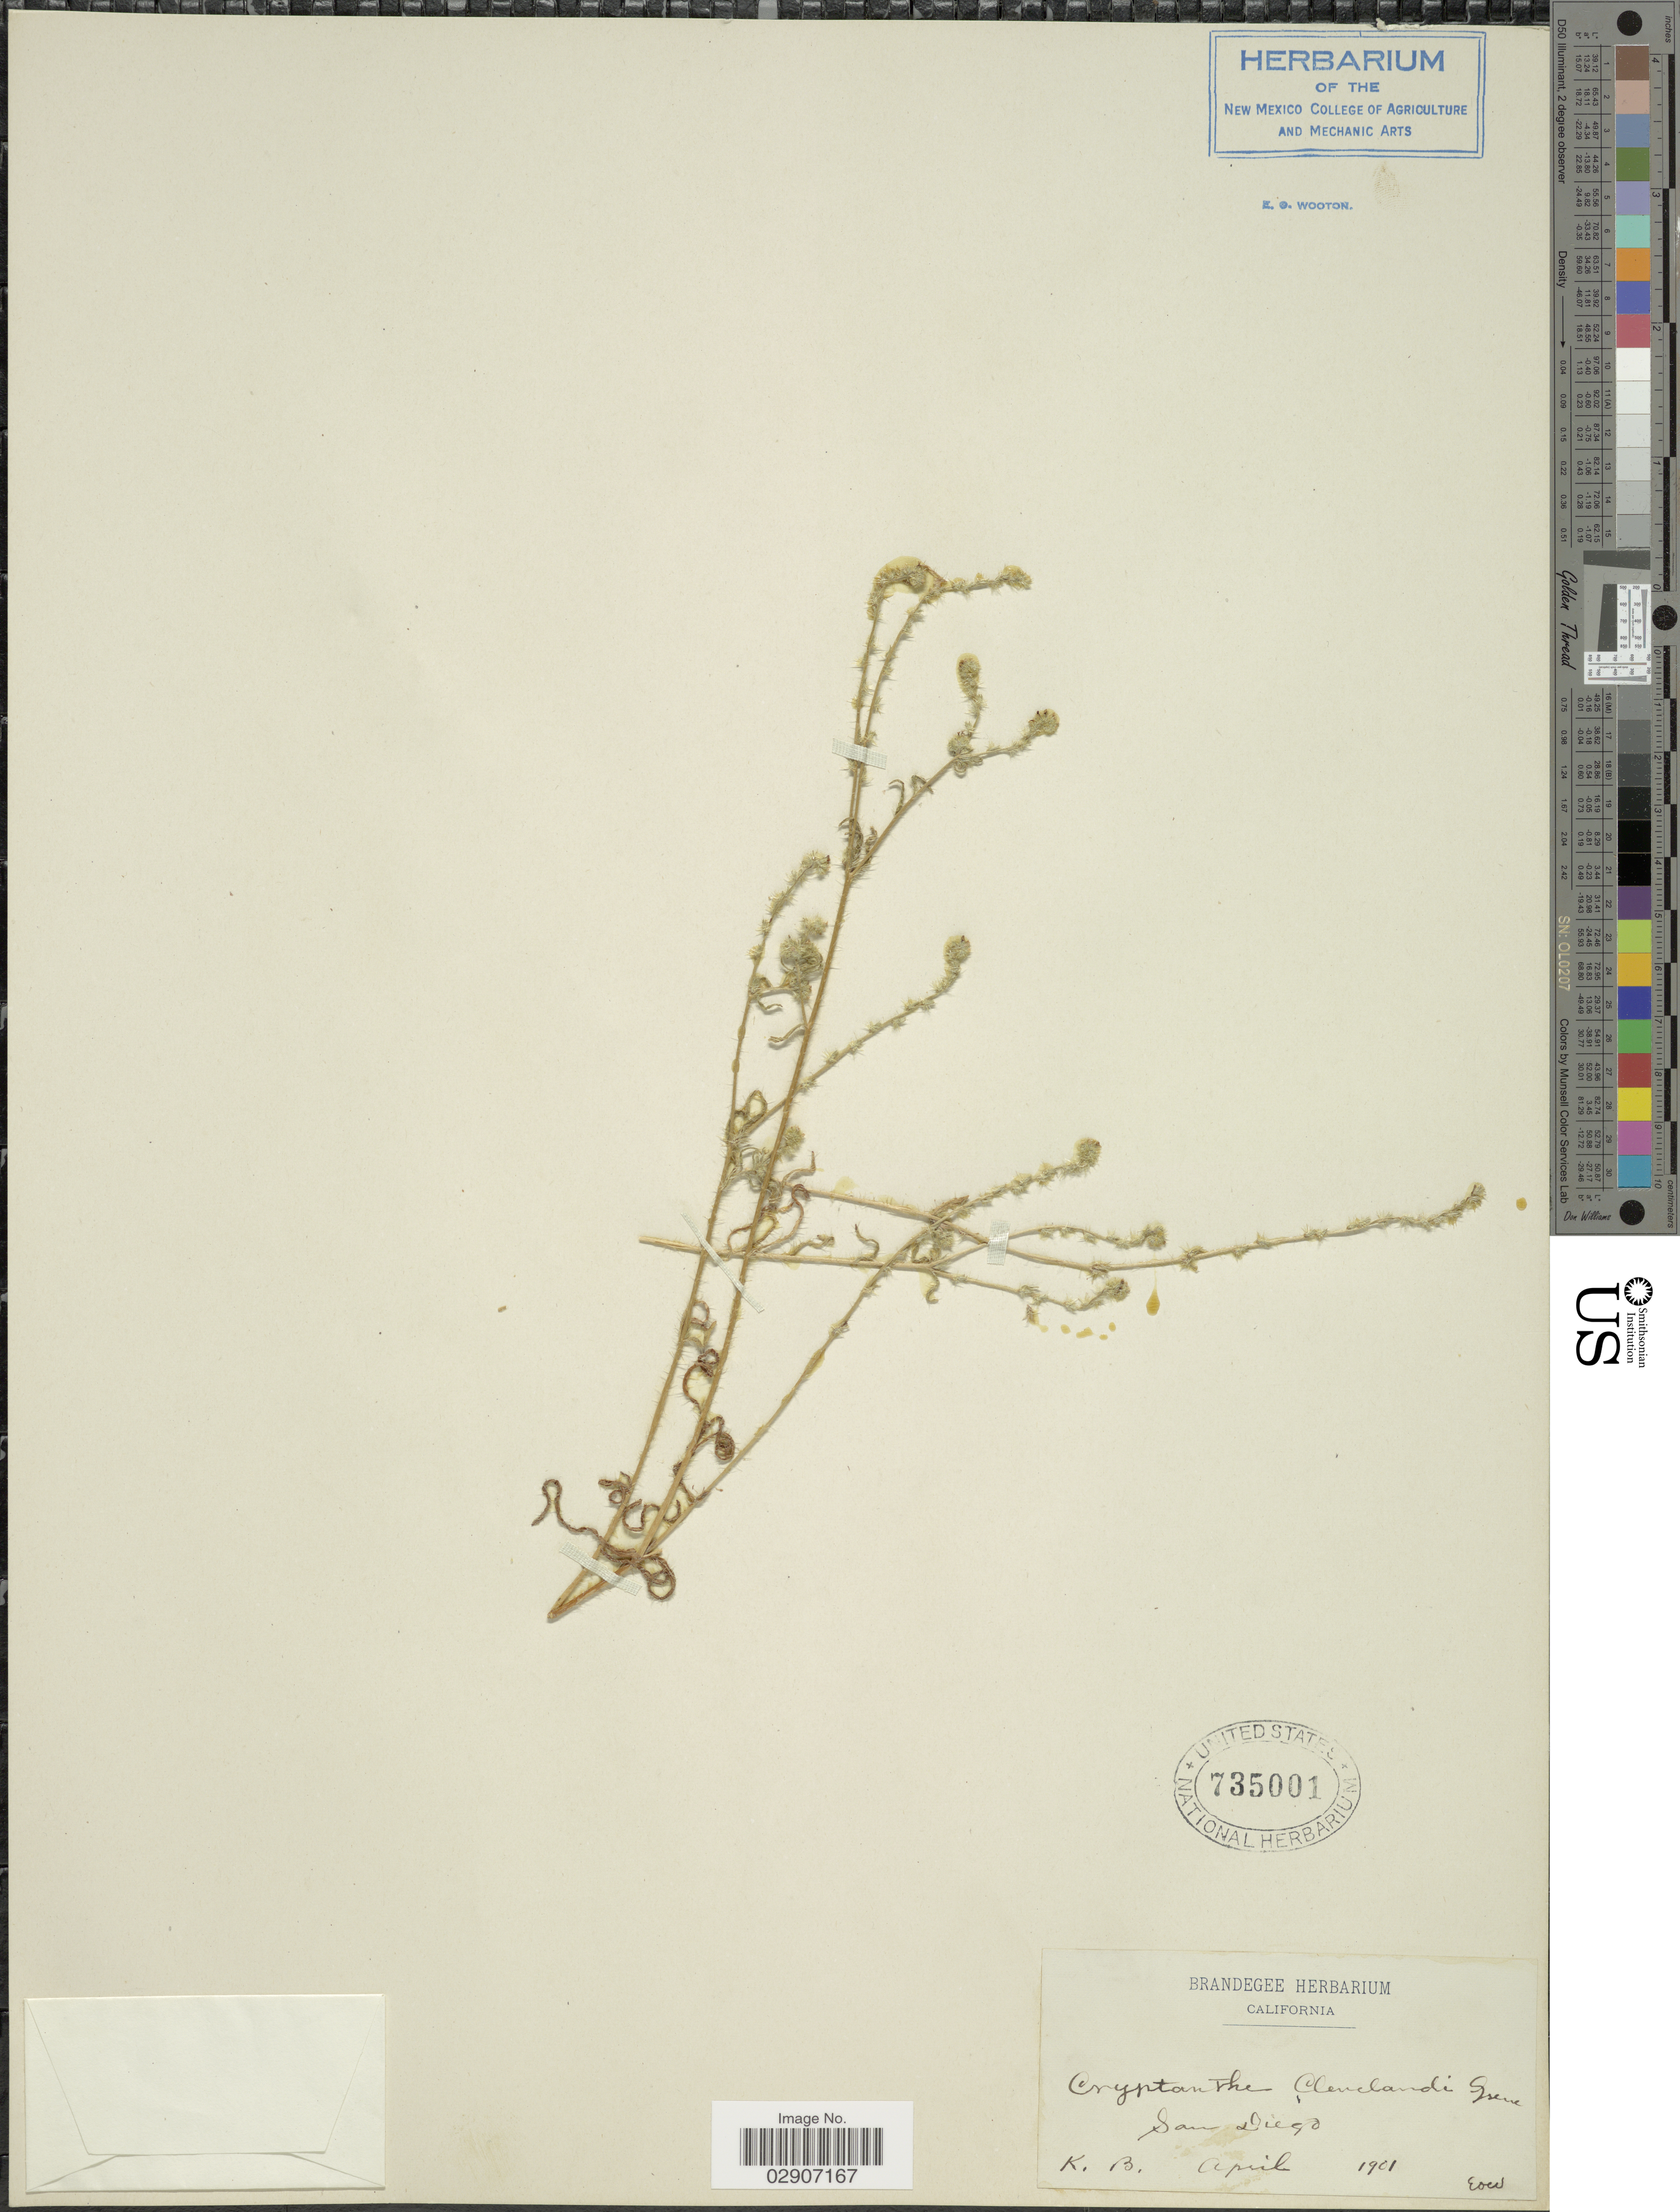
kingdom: Plantae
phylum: Tracheophyta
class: Magnoliopsida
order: Boraginales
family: Boraginaceae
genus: Cryptantha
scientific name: Cryptantha clevelandii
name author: Greene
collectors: K. Brandegee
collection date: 1901-04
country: United States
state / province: California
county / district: San Diego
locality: San Diego.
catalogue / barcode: US 735001